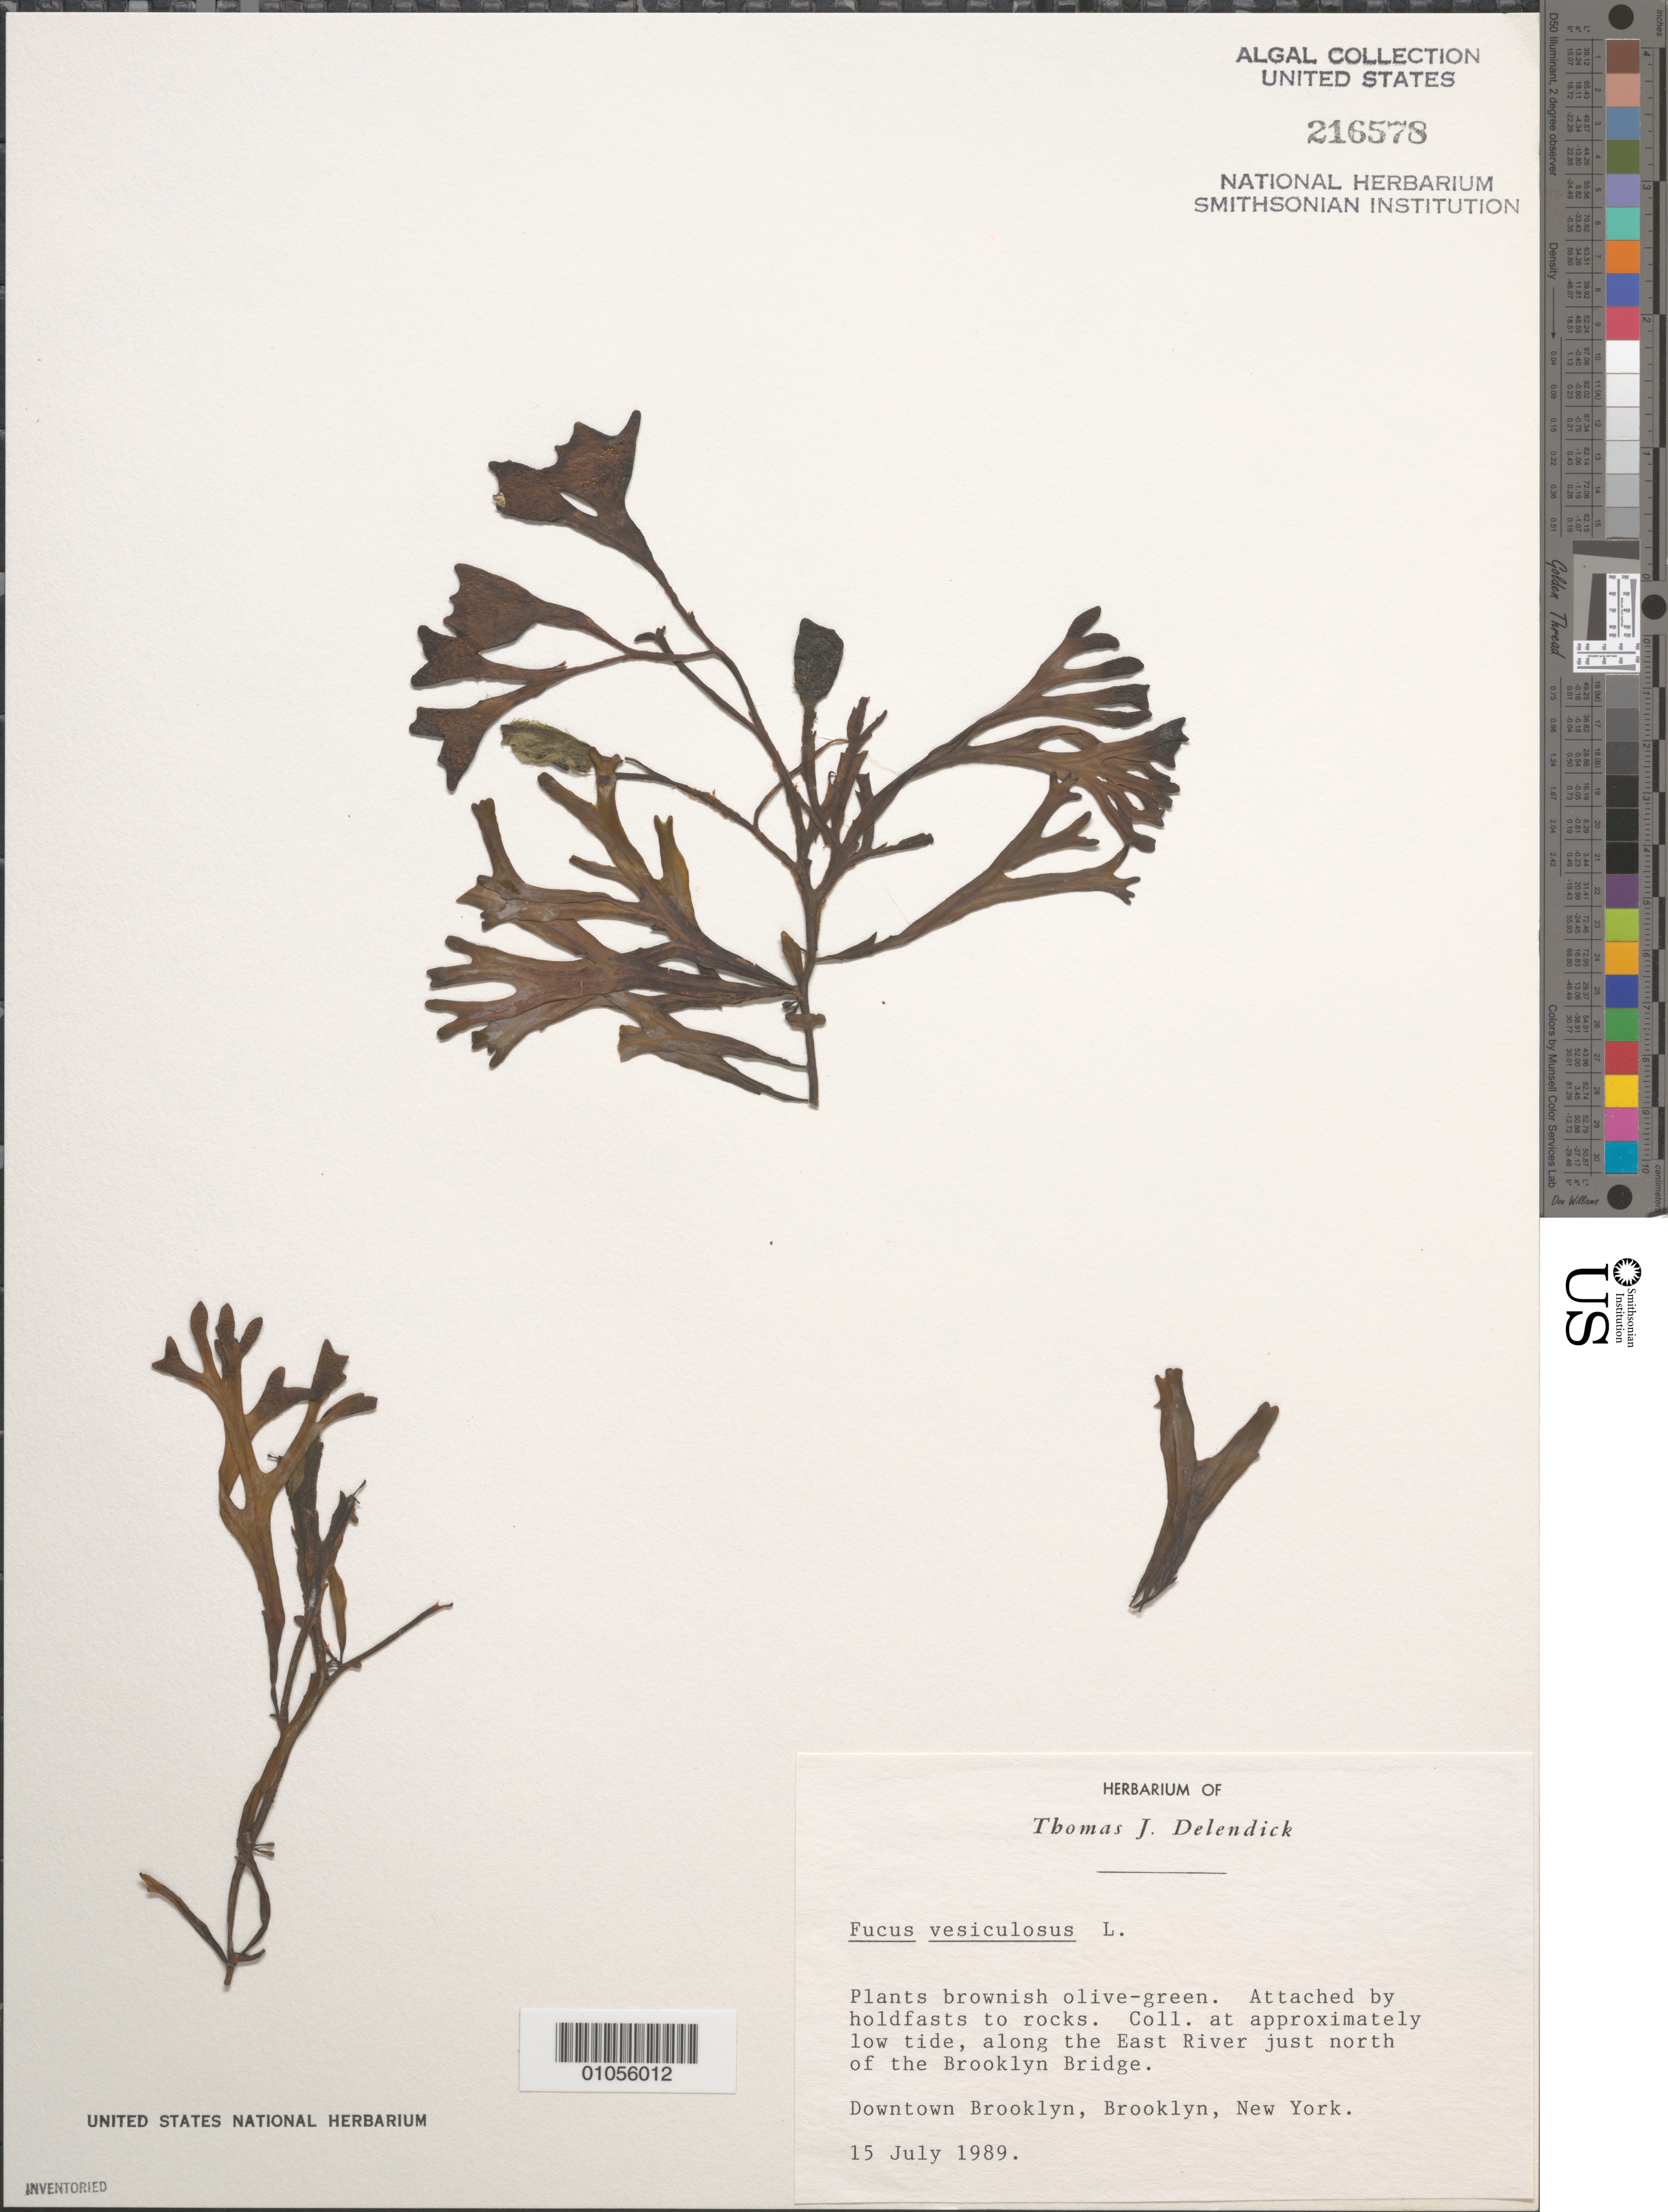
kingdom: Chromista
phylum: Ochrophyta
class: Phaeophyceae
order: Fucales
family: Fucaceae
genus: Fucus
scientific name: Fucus vesiculosus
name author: L.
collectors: T. Delendick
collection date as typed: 15 Jul 1989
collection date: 1989-07-15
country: United States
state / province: New York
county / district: Kings County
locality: Along East River just north of Brooklyn Bridge, downtown Brooklyn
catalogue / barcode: US 216578